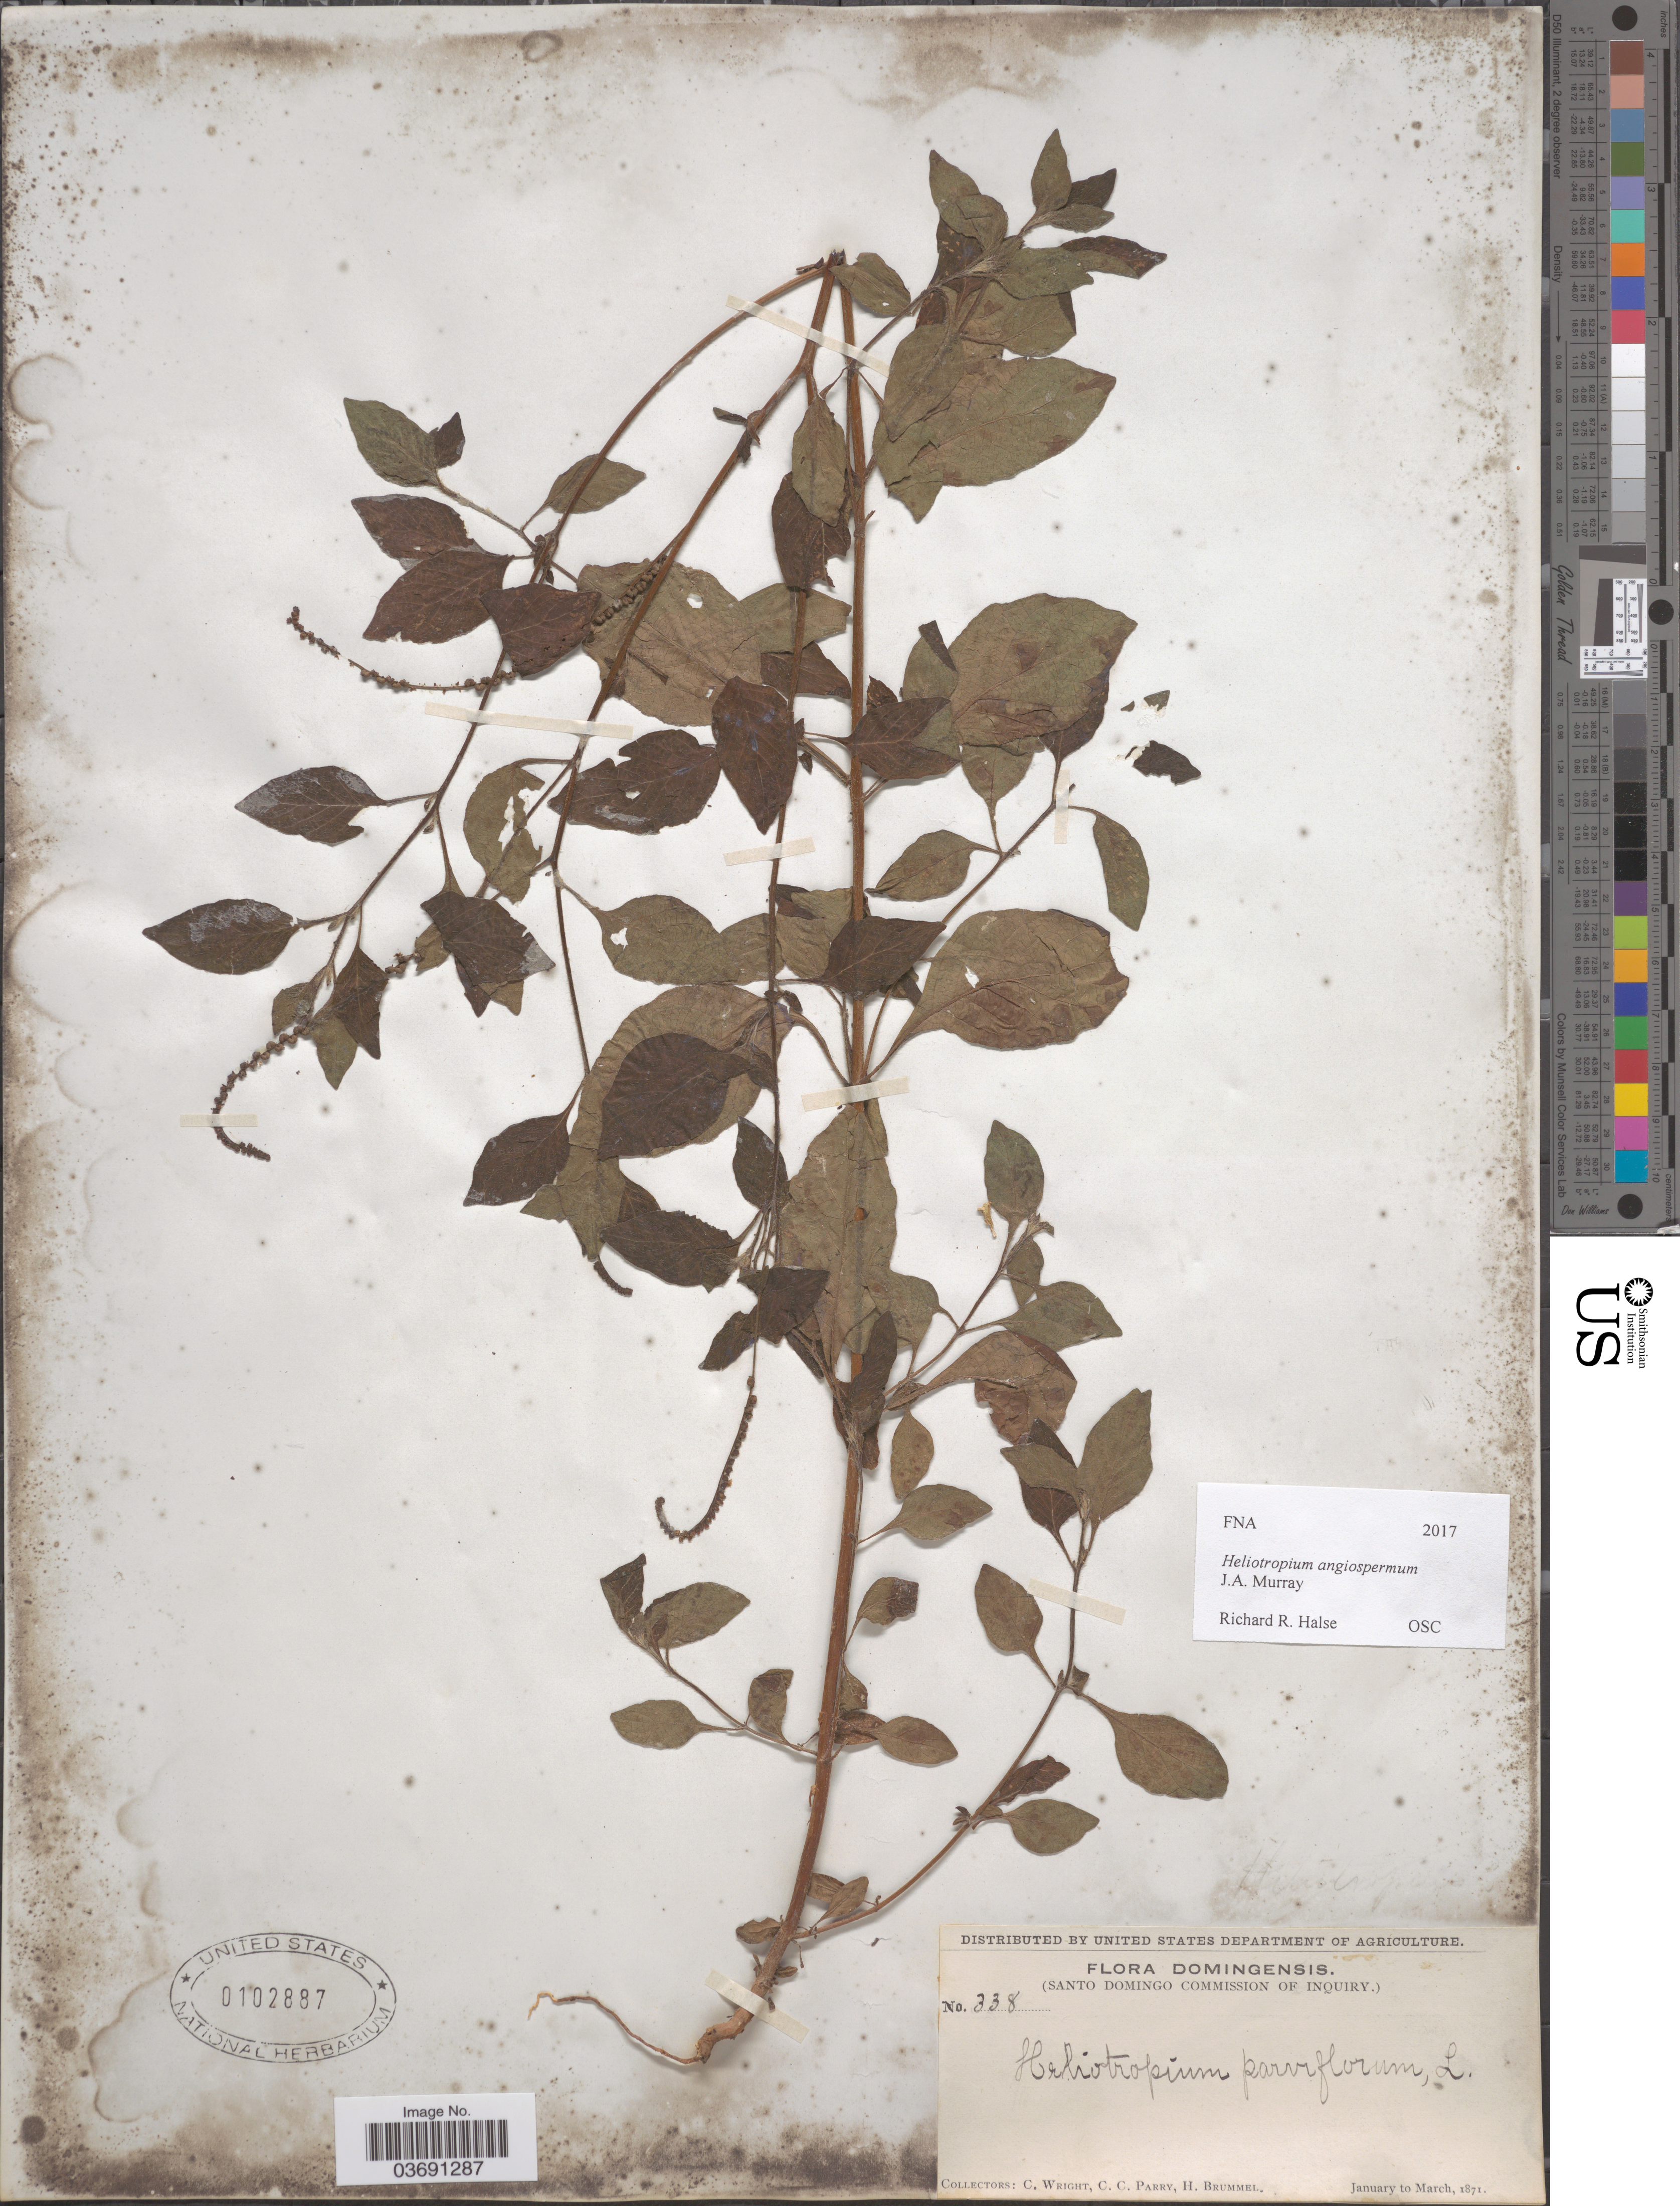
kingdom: Plantae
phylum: Tracheophyta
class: Magnoliopsida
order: Boraginales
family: Heliotropiaceae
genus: Heliotropium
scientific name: Heliotropium angiospermum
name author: Murray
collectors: C. Wright, C. C. Parry & H. Brummel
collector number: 338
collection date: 1871-01/1871-03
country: Dominican Republic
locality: Domingensis. (Santo Domingo Commision of Inquiry).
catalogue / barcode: US 102887